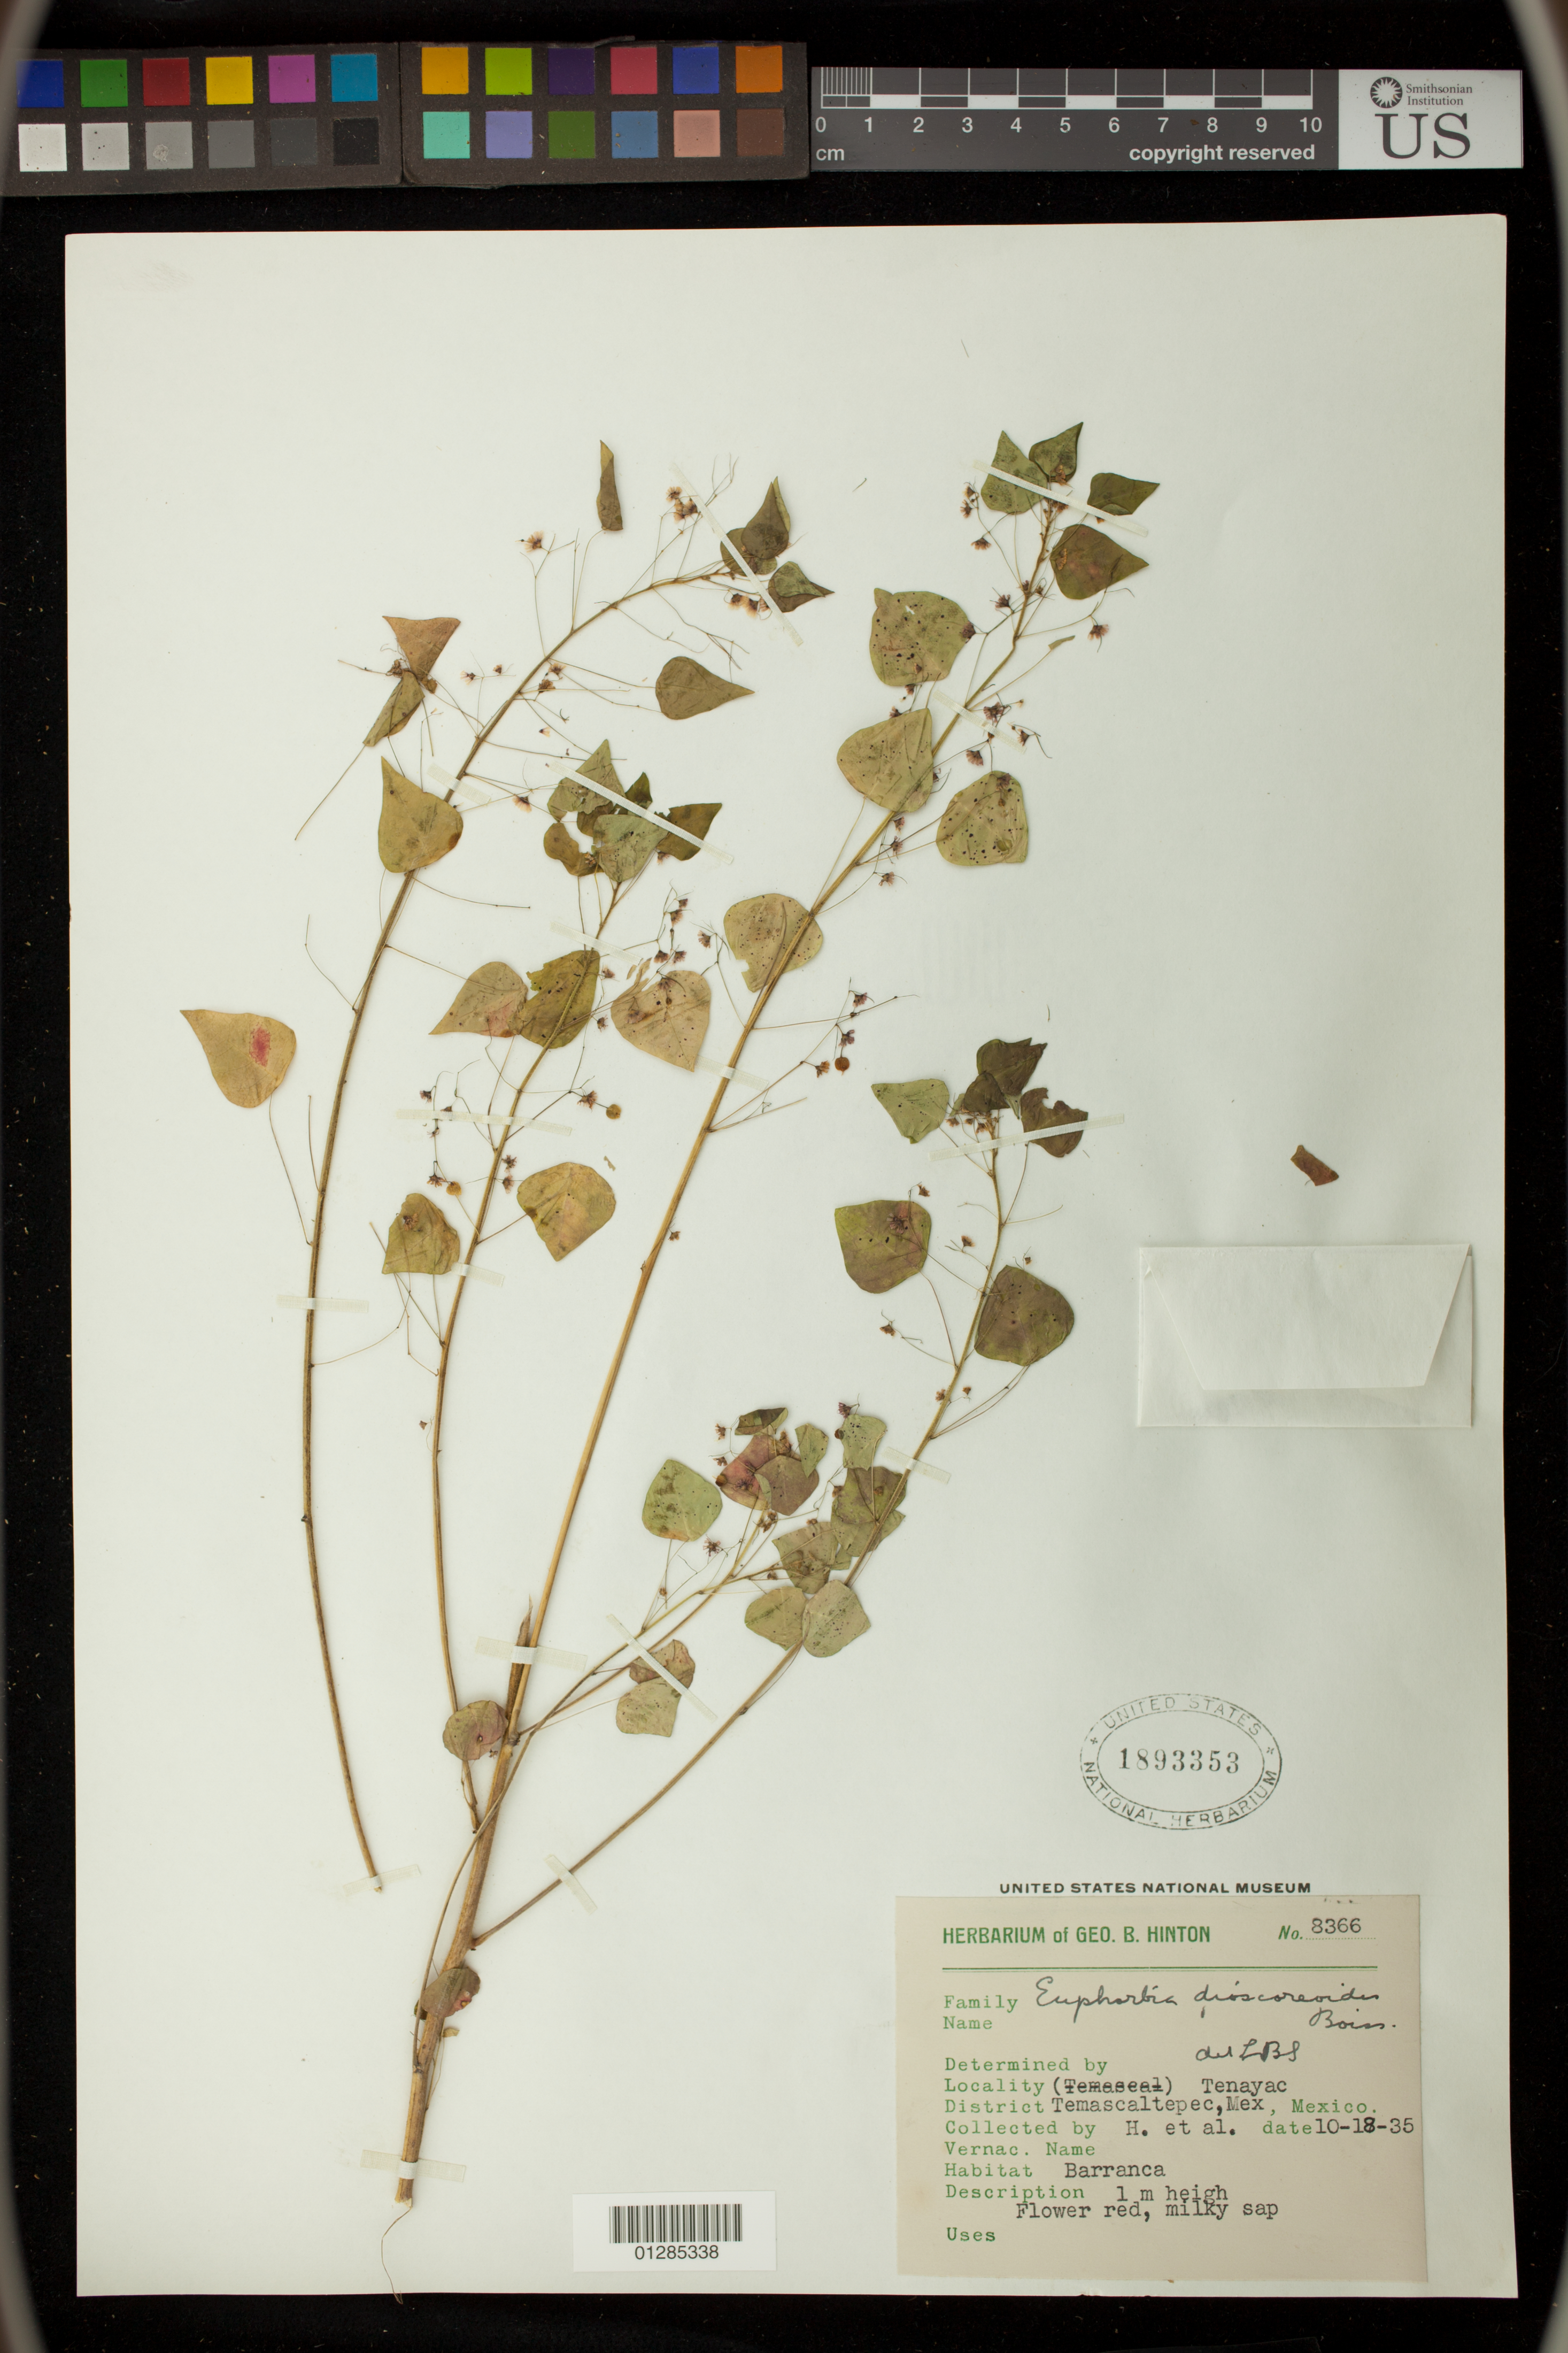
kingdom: Plantae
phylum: Tracheophyta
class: Magnoliopsida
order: Malpighiales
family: Euphorbiaceae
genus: Euphorbia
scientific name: Euphorbia dioscoreoides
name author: Boiss.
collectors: G. B. Hinton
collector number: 8366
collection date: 1935-10-18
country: Mexico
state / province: México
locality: Locality Tenayac,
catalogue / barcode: US 1893353